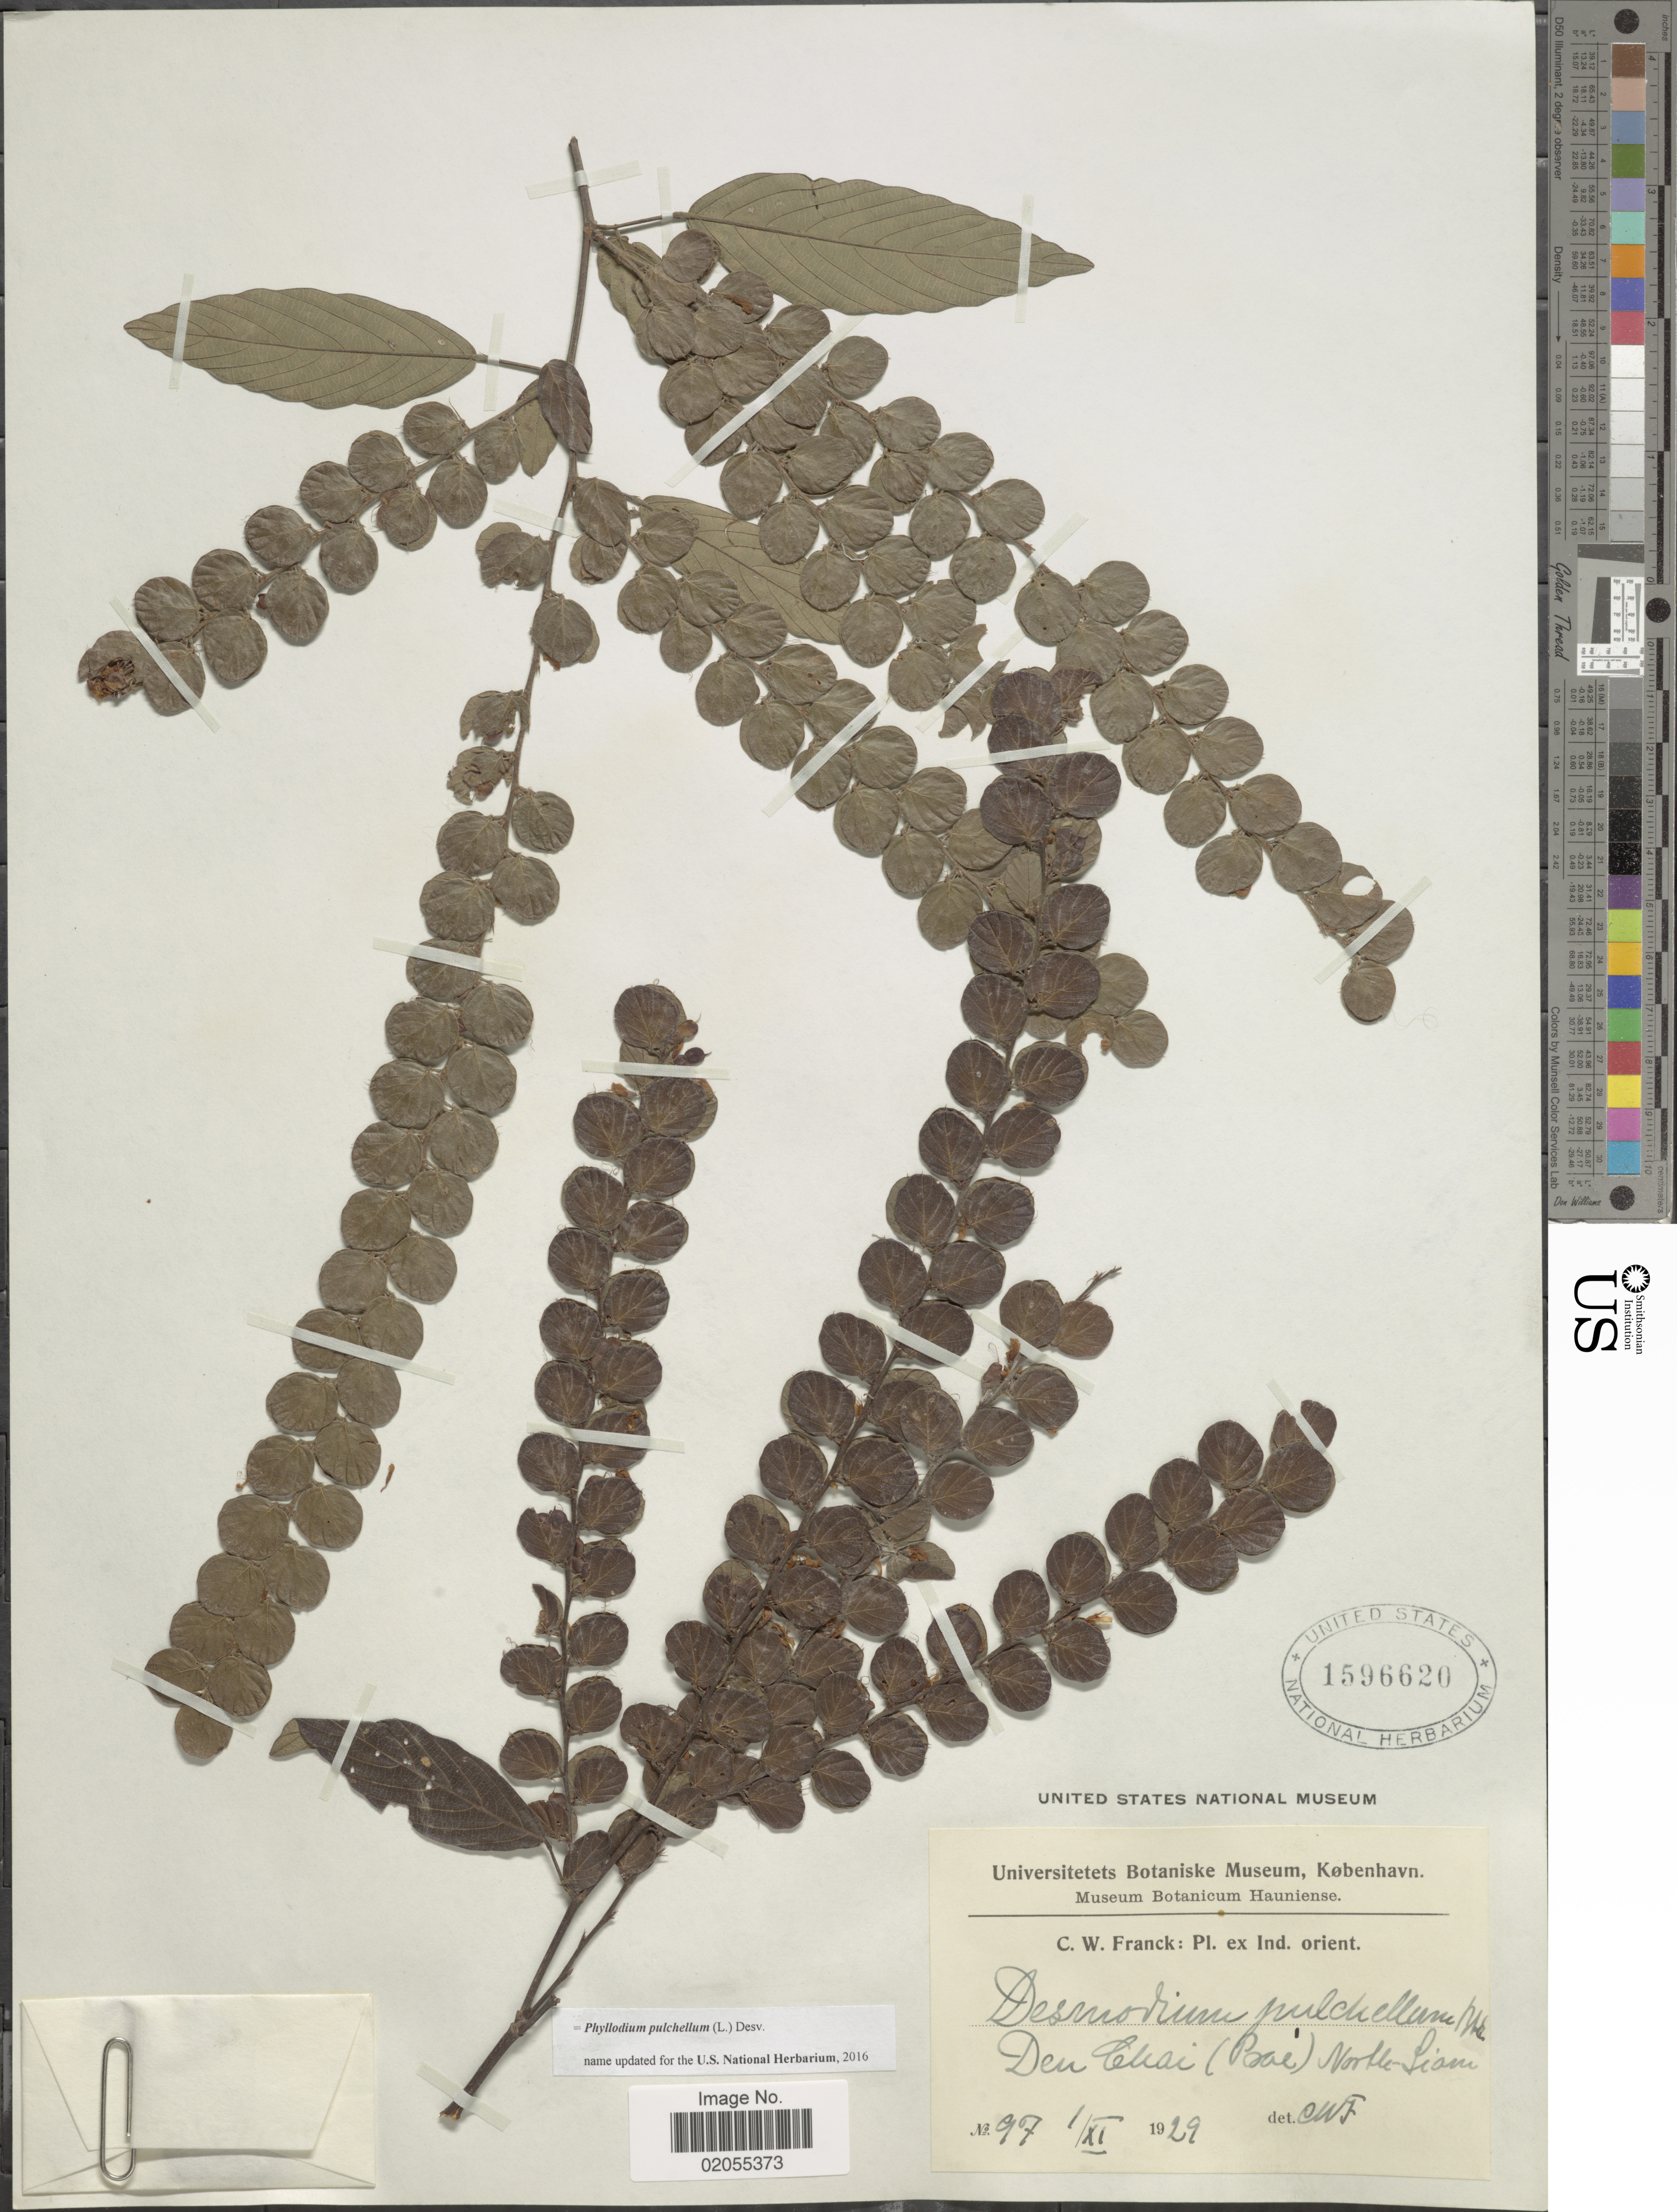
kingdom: Plantae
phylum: Tracheophyta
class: Magnoliopsida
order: Fabales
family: Fabaceae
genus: Phyllodium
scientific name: Phyllodium pulchellum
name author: (L.) Desv.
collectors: C. Franck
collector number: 97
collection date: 1929-12-01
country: Thailand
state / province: Phrae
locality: Ind, orient, Den Chai (Prae), Noslle-Liam [interpreted]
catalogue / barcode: US 1596620